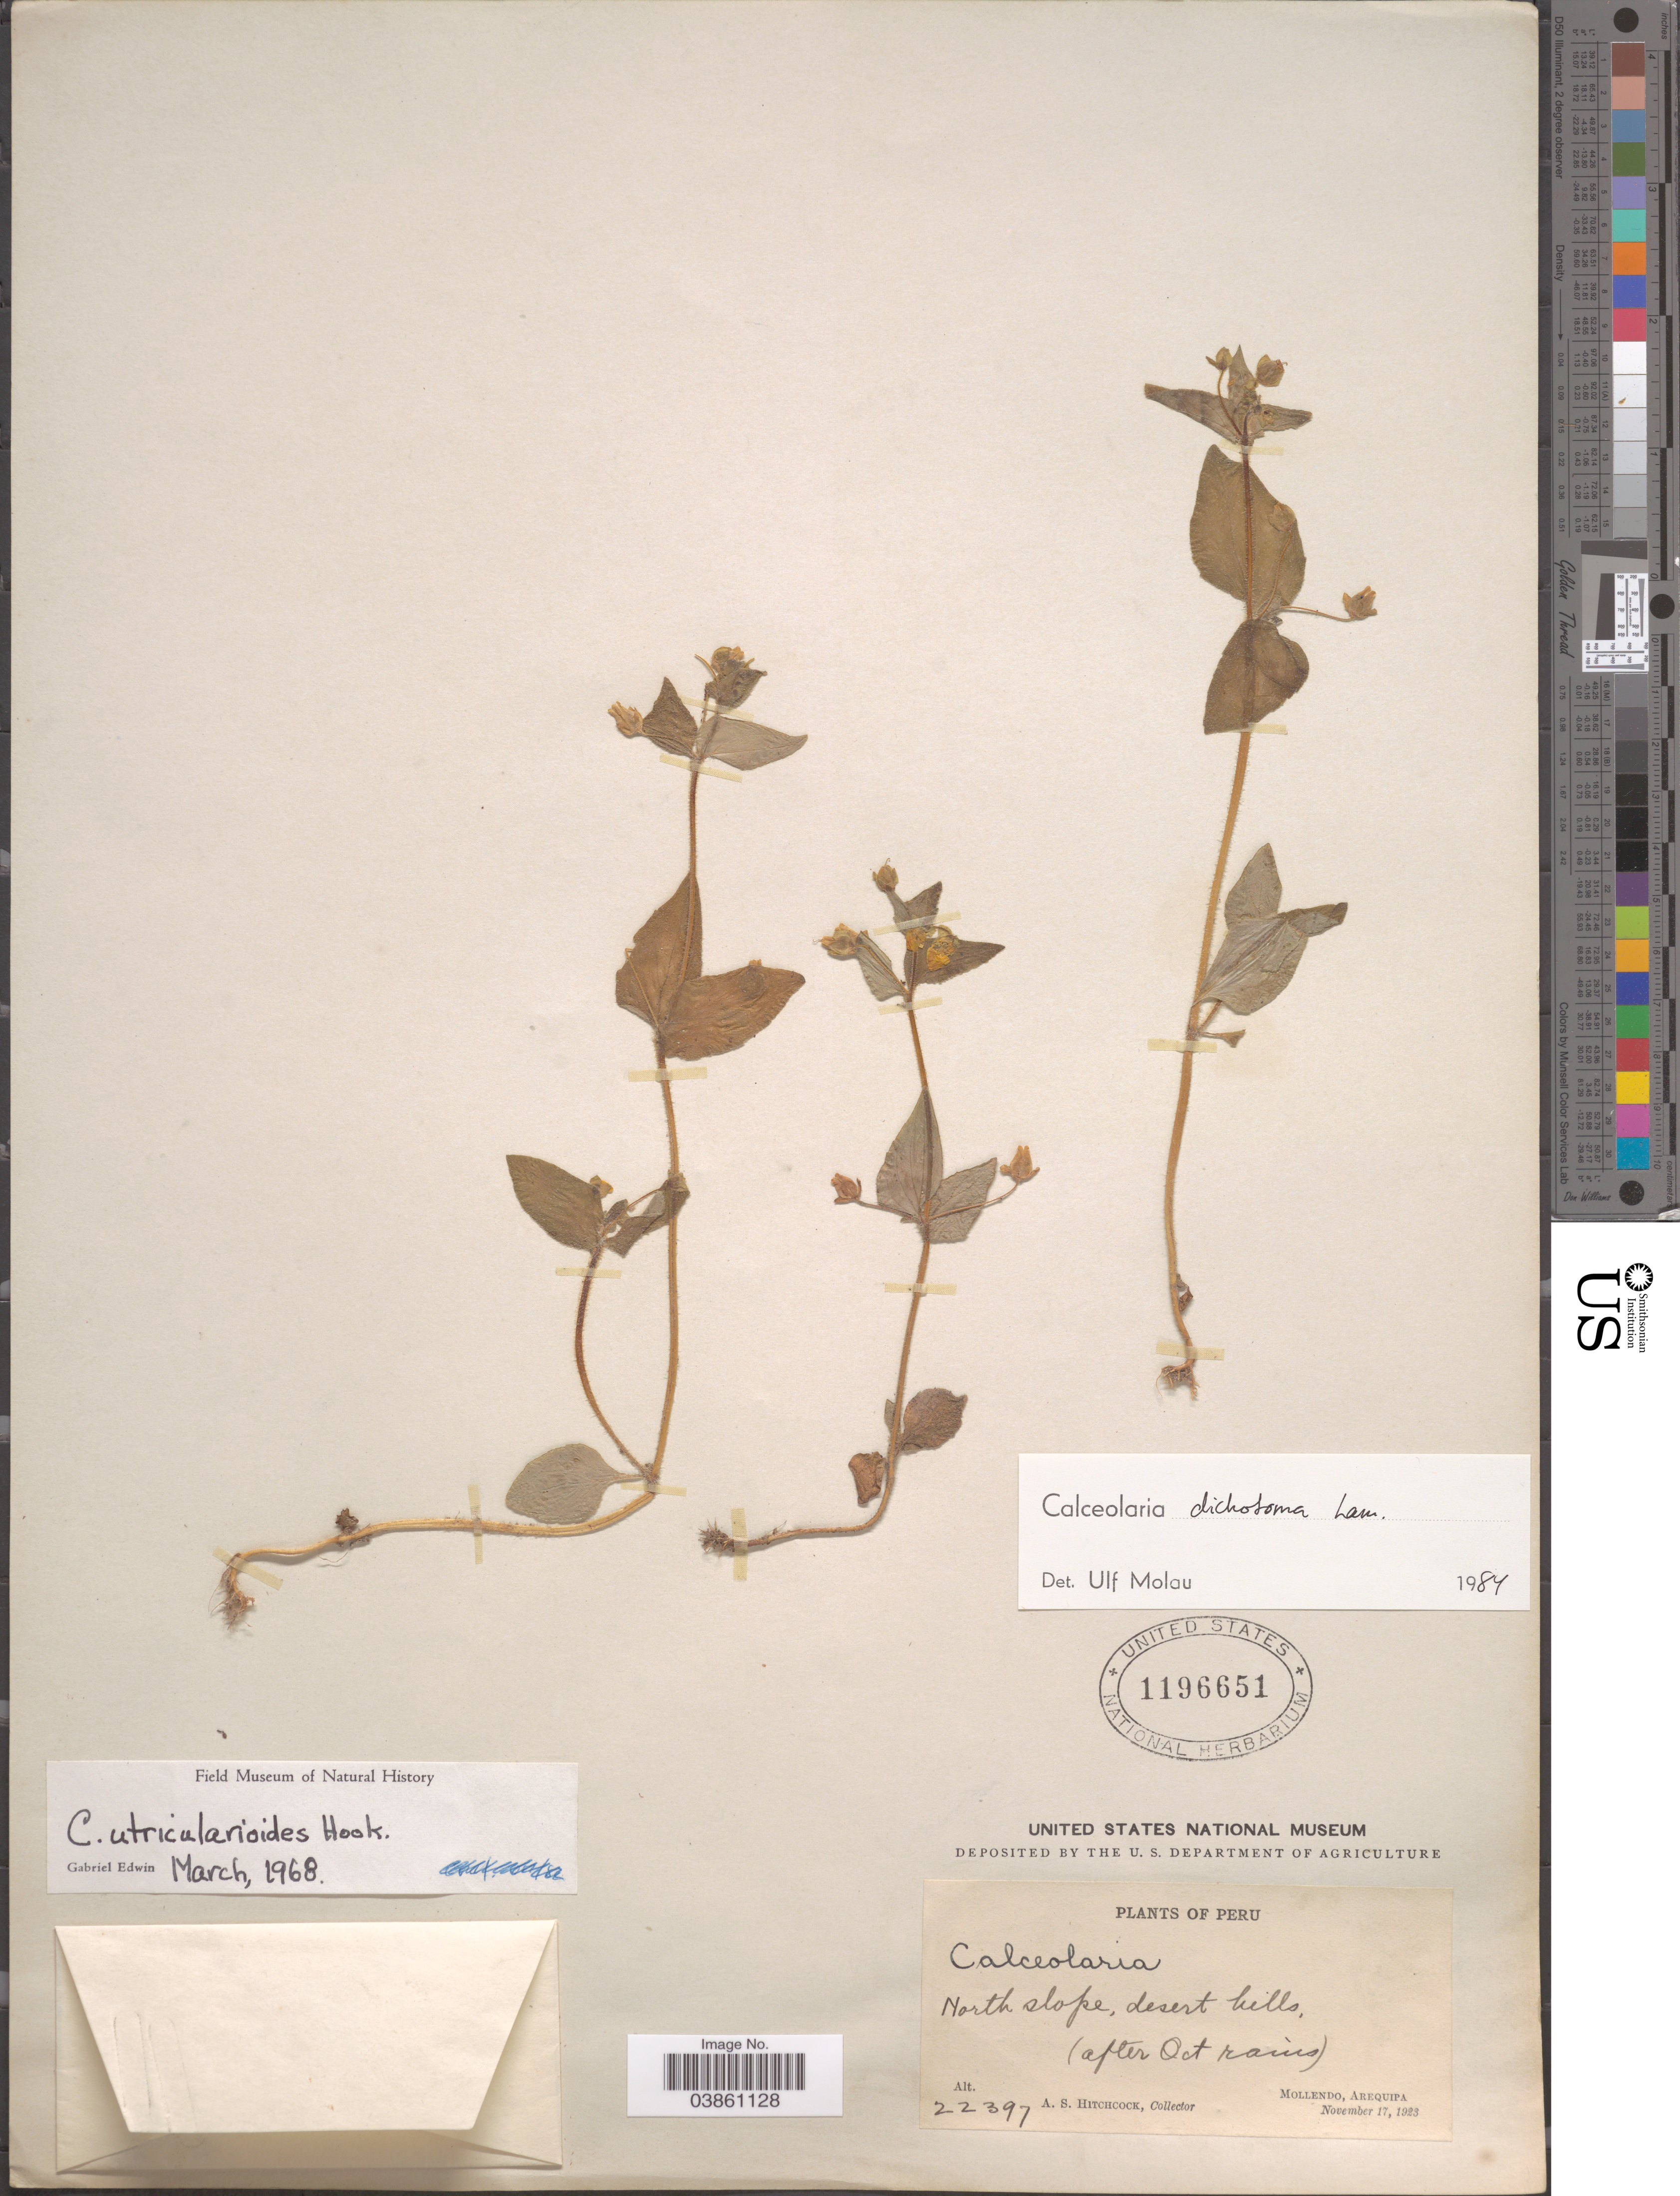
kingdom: Plantae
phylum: Tracheophyta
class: Magnoliopsida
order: Lamiales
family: Calceolariaceae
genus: Calceolaria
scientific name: Calceolaria dichotoma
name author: Lam.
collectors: A. S. Hitchcock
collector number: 22397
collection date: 1923-11-17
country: Peru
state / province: Arequipa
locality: North slope, desert hills, (after Oct rains). Mollendo, Arequipa.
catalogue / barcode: US 1196651